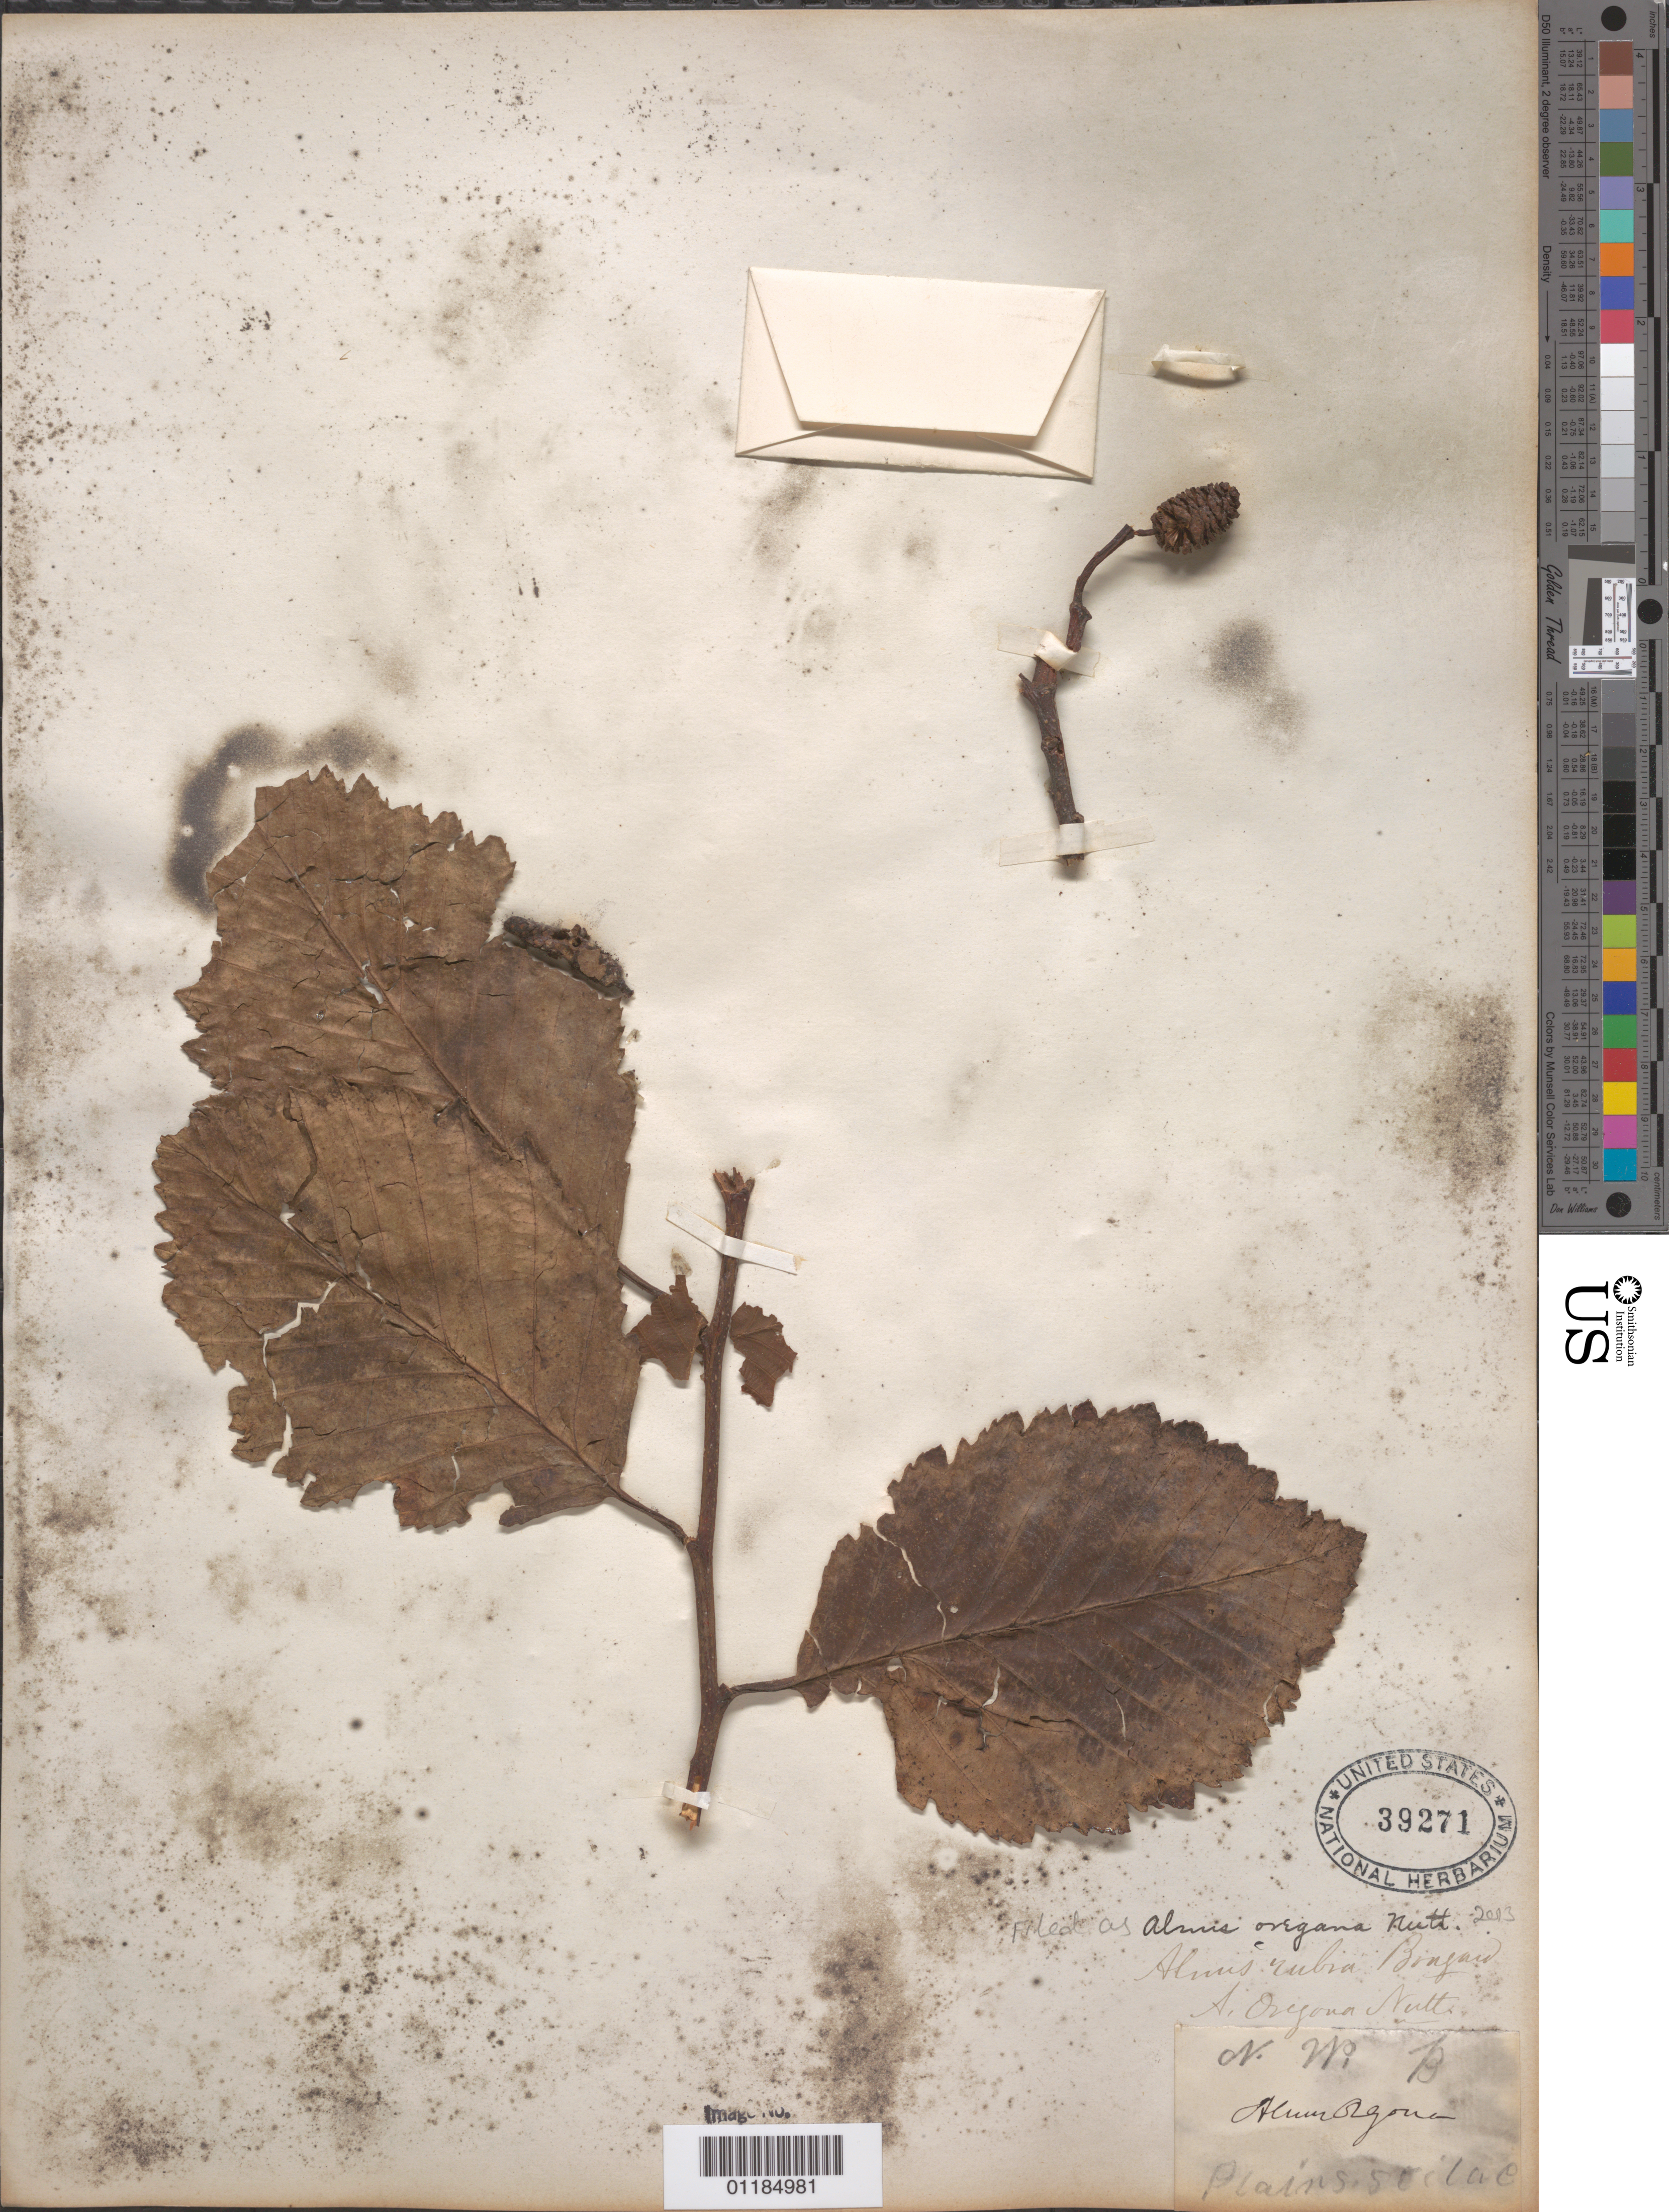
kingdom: Plantae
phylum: Tracheophyta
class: Magnoliopsida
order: Fagales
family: Betulaceae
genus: Alnus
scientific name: Alnus oregana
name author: Nutt.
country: Canada / United States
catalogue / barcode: US 39271